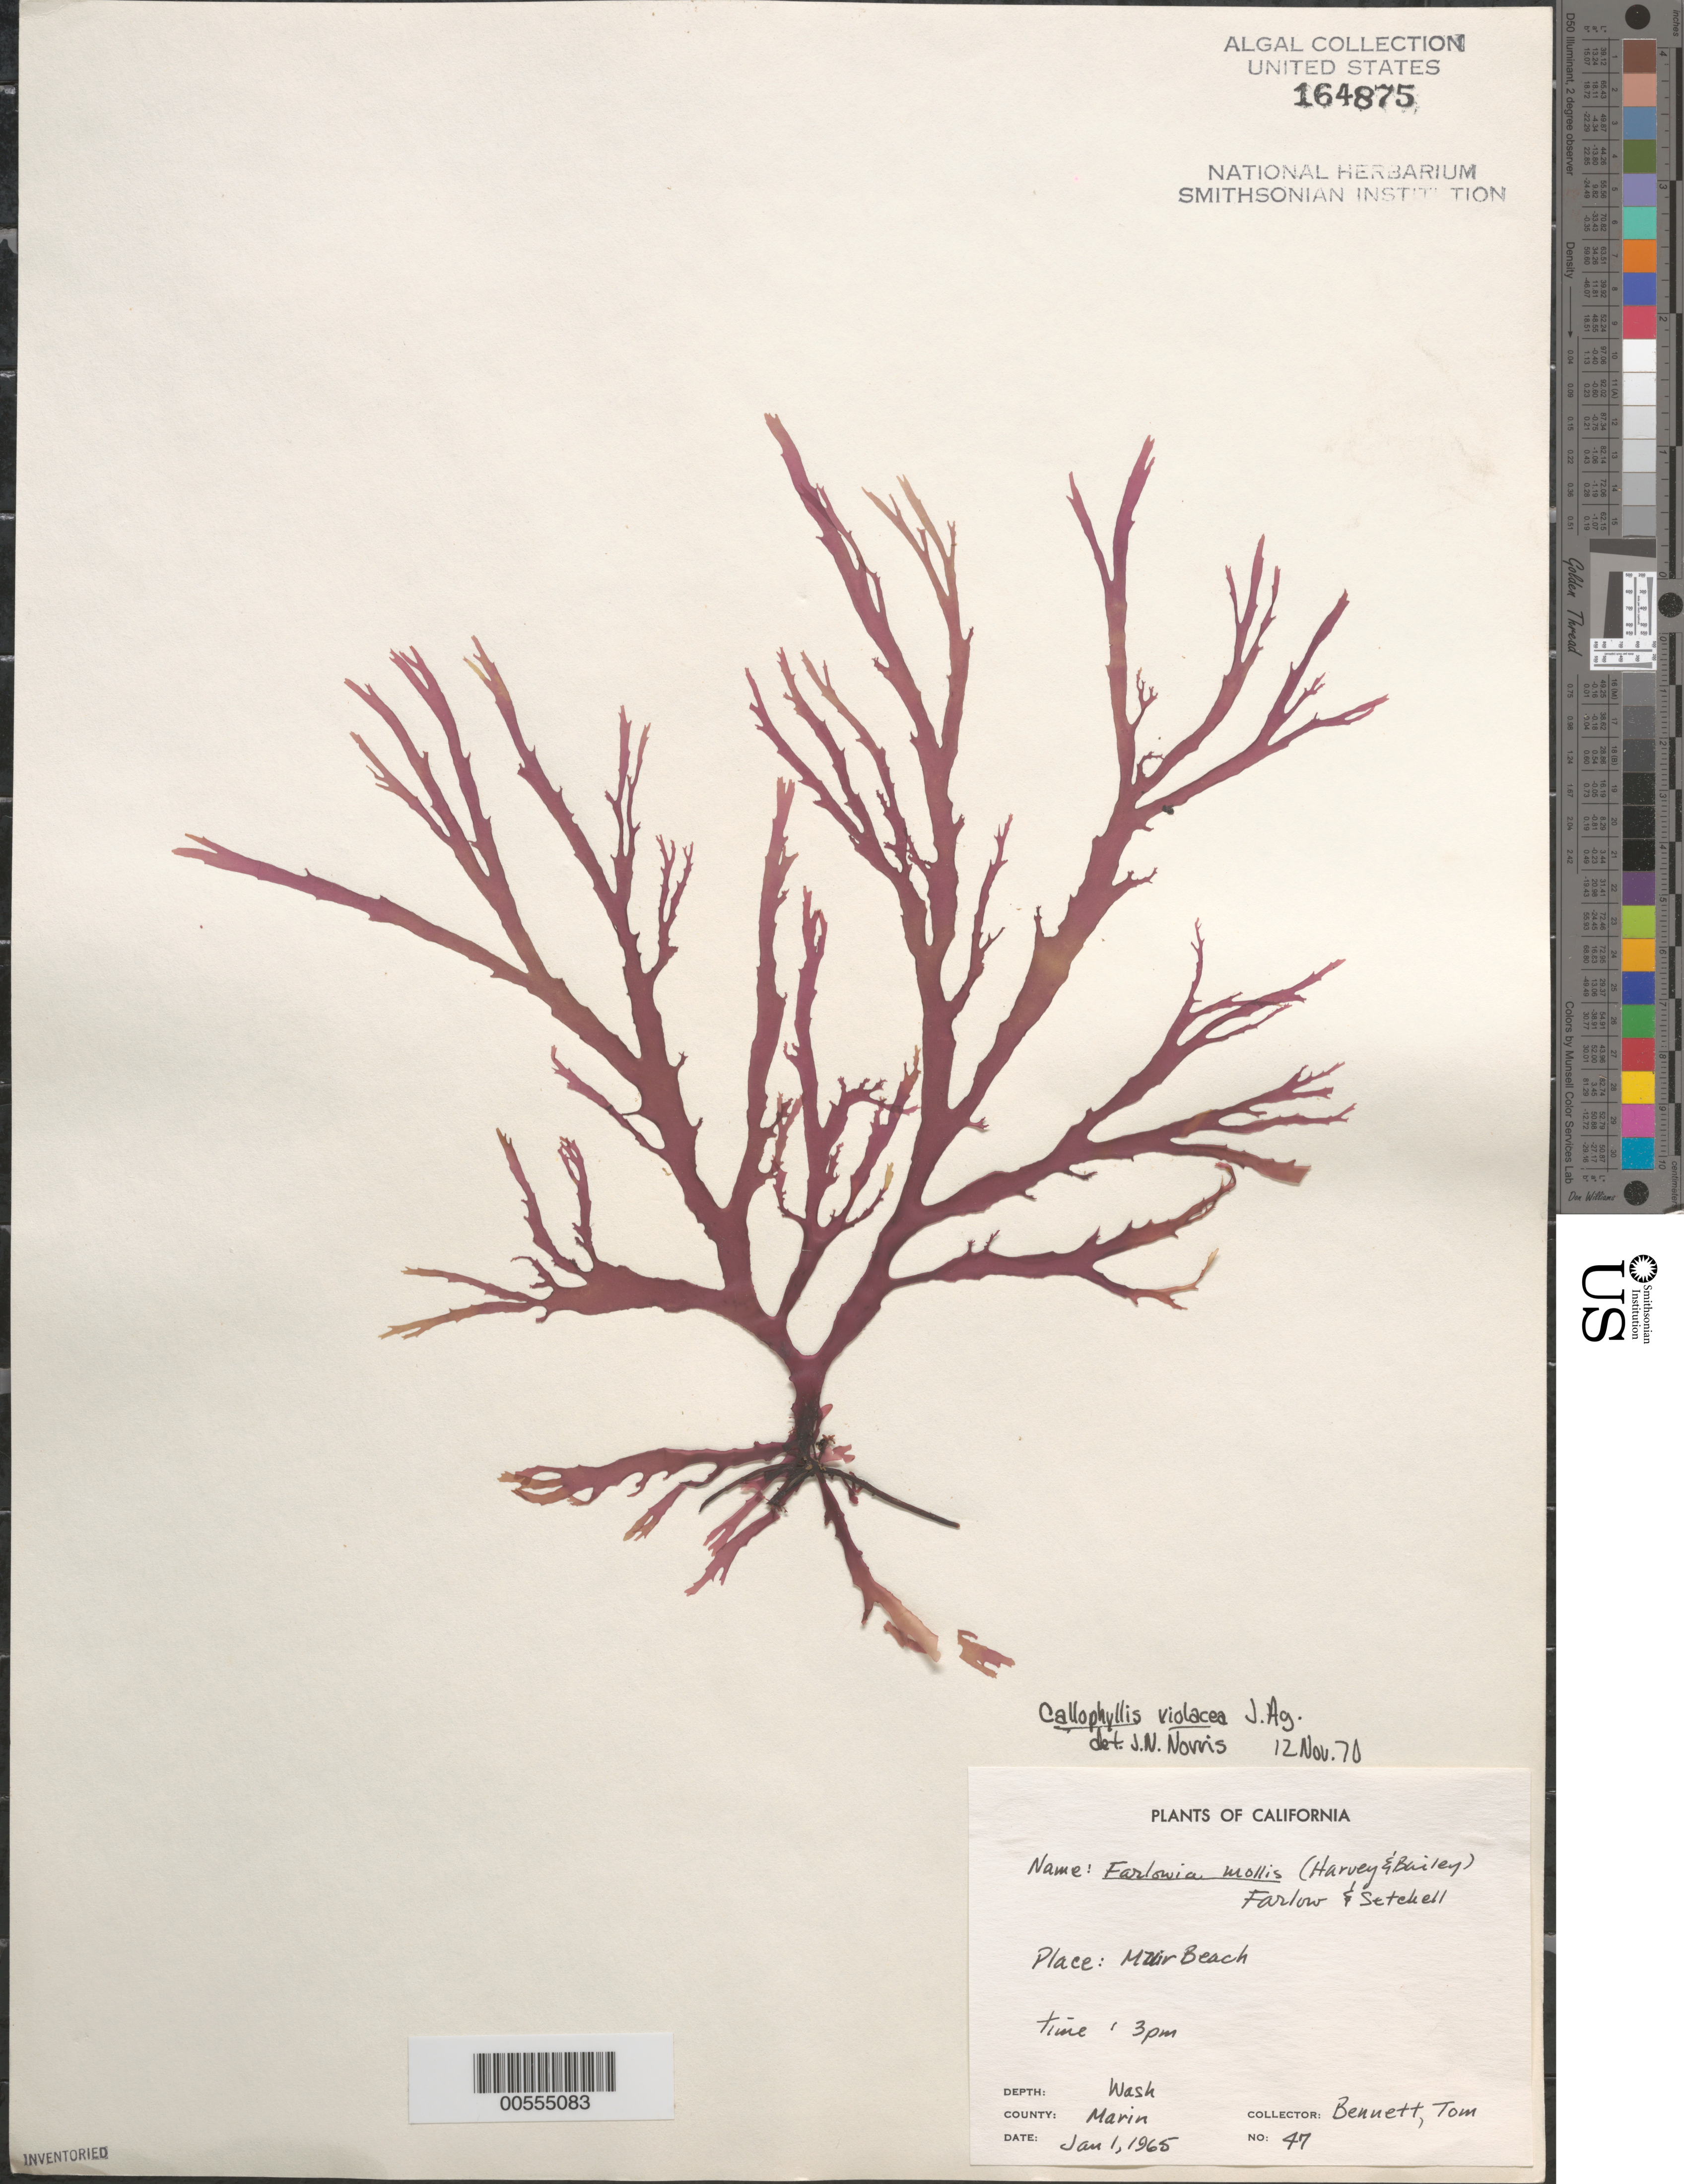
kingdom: Plantae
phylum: Rhodophyta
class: Florideophyceae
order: Gigartinales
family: Kallymeniaceae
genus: Callophyllis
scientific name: Callophyllis violacea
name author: J. Agardh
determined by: Norris, James N.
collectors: T. Bennett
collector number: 47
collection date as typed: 01 Jan 1965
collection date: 1965-01-01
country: United States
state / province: California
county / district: Marin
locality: Muir Beach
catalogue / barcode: US 164875